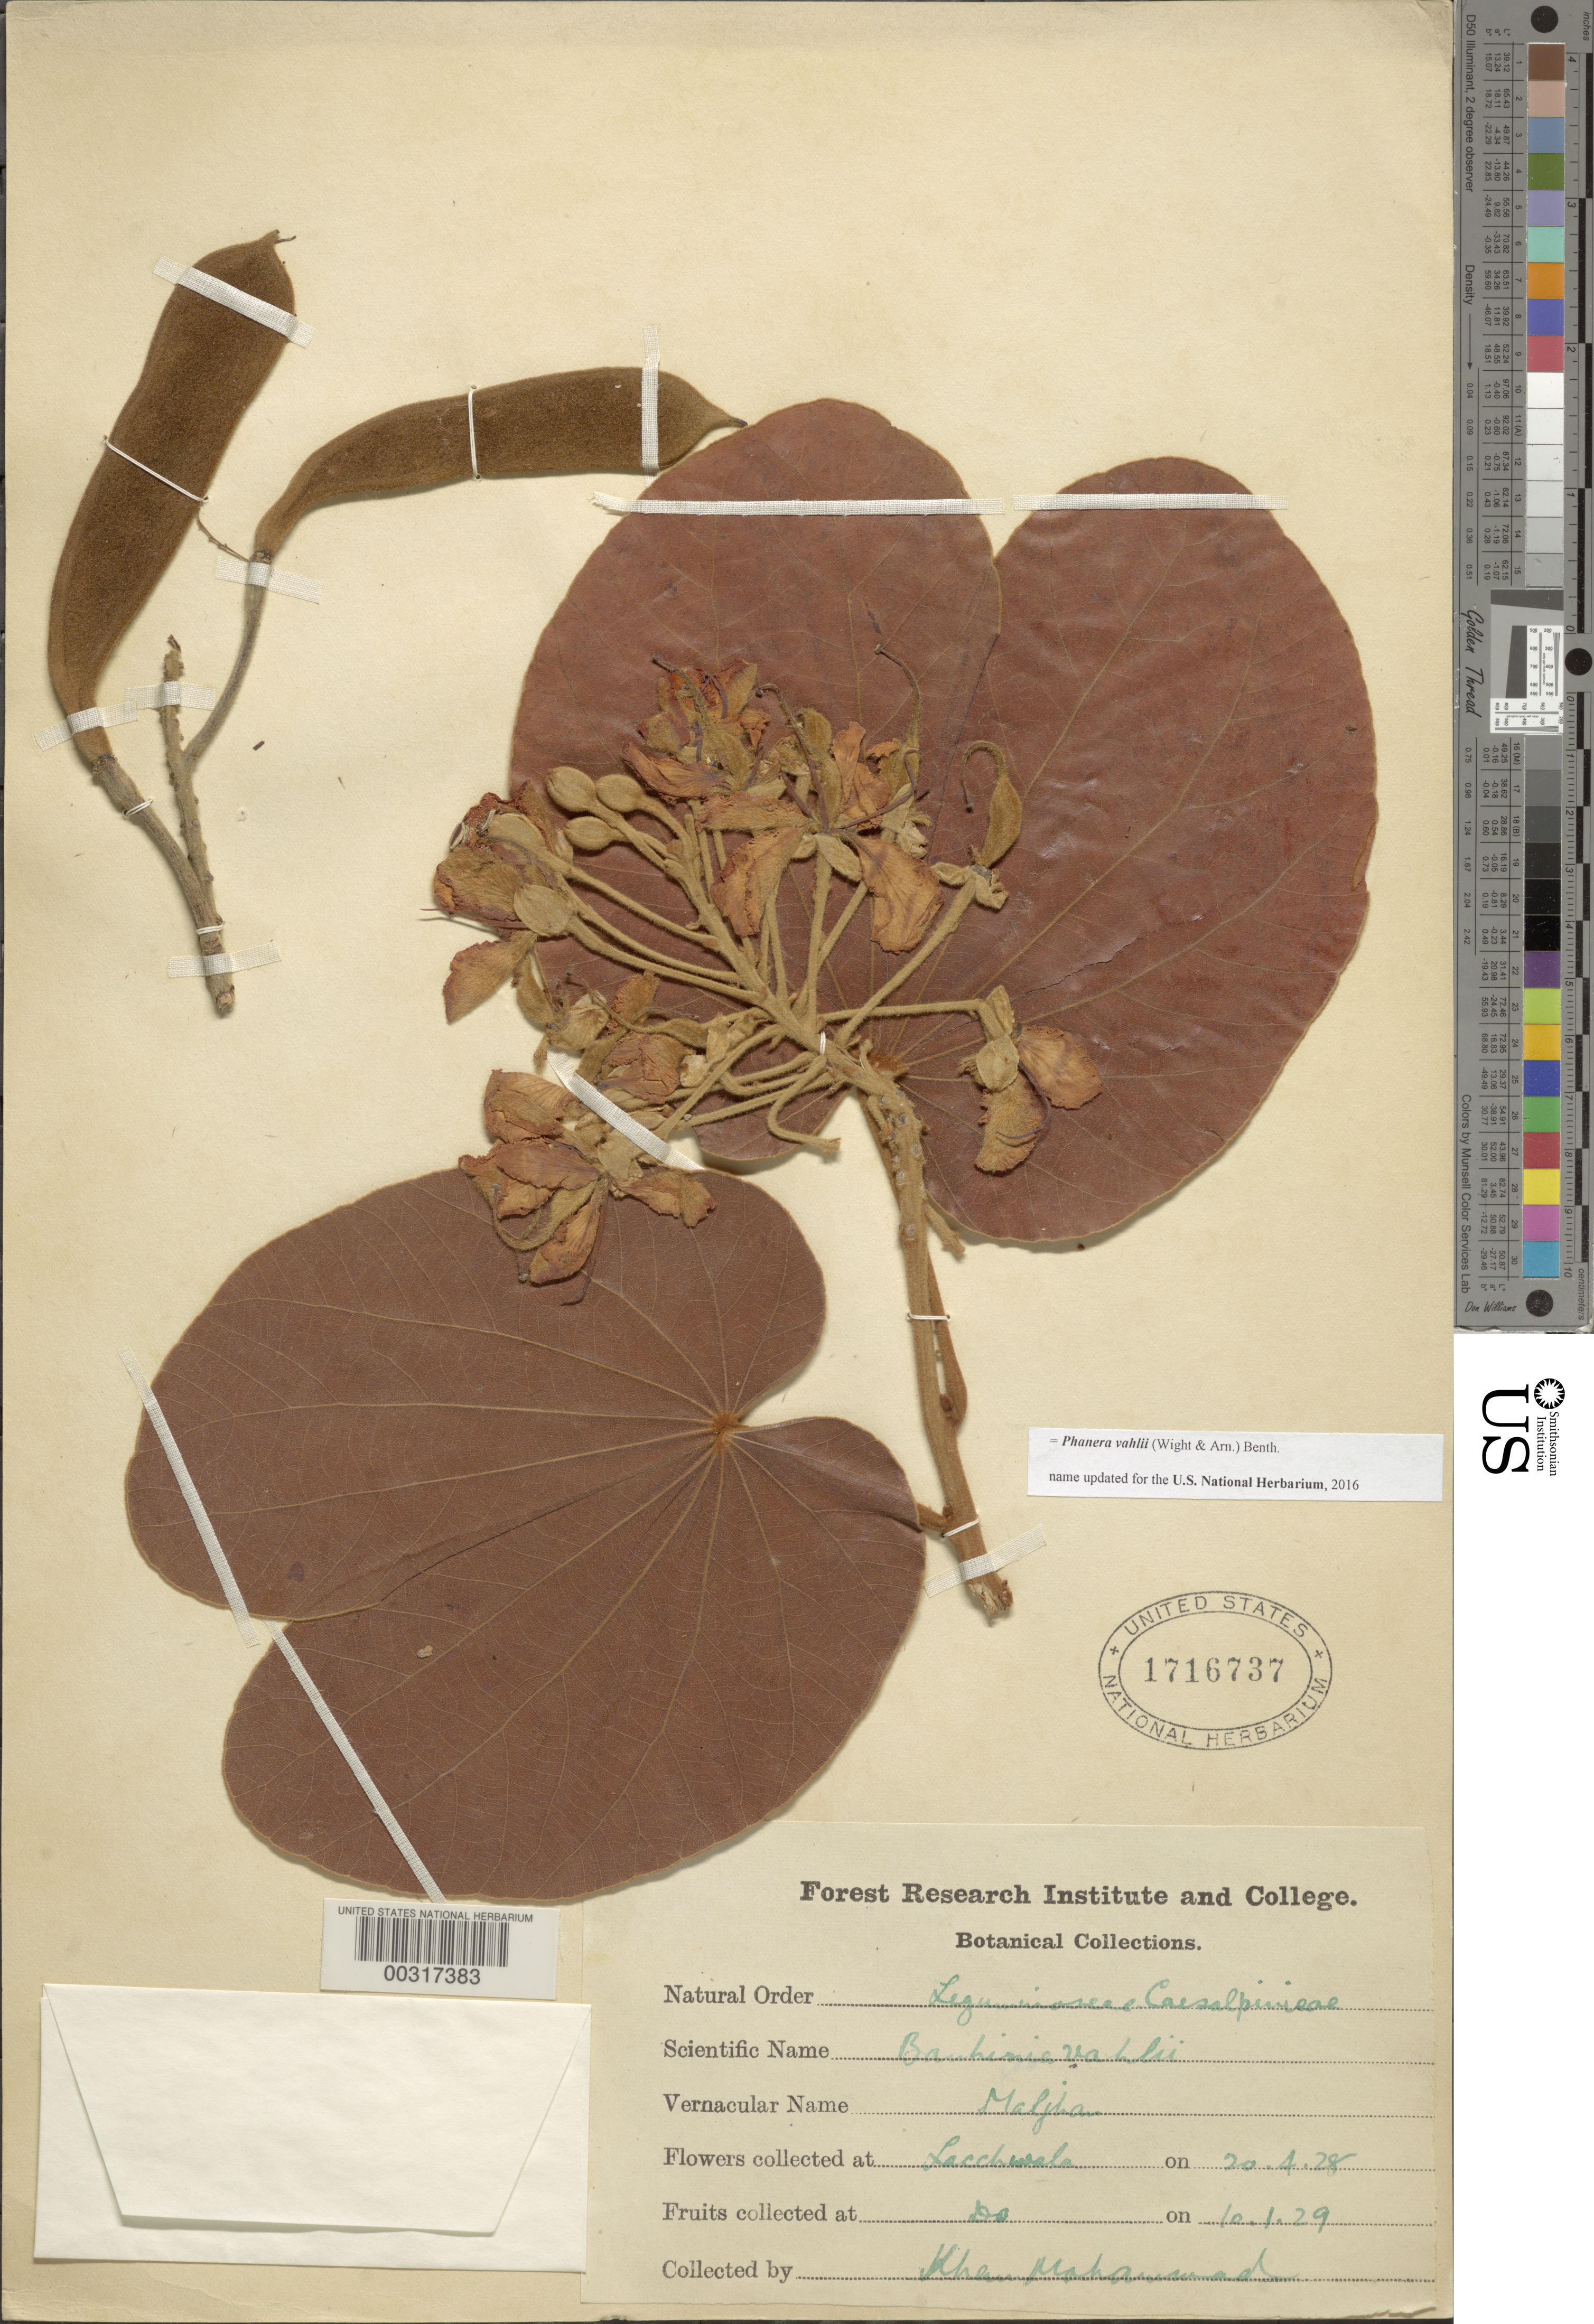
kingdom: Plantae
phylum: Tracheophyta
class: Magnoliopsida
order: Fabales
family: Fabaceae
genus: Phanera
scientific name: Phanera vahlii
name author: (Wight & Arn.) Benth.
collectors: K. Mohammad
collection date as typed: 20 Apr 1928 and 10 Jan 1929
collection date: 1928-04-20,1929-01-10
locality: Lacchwala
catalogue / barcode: US 1716737